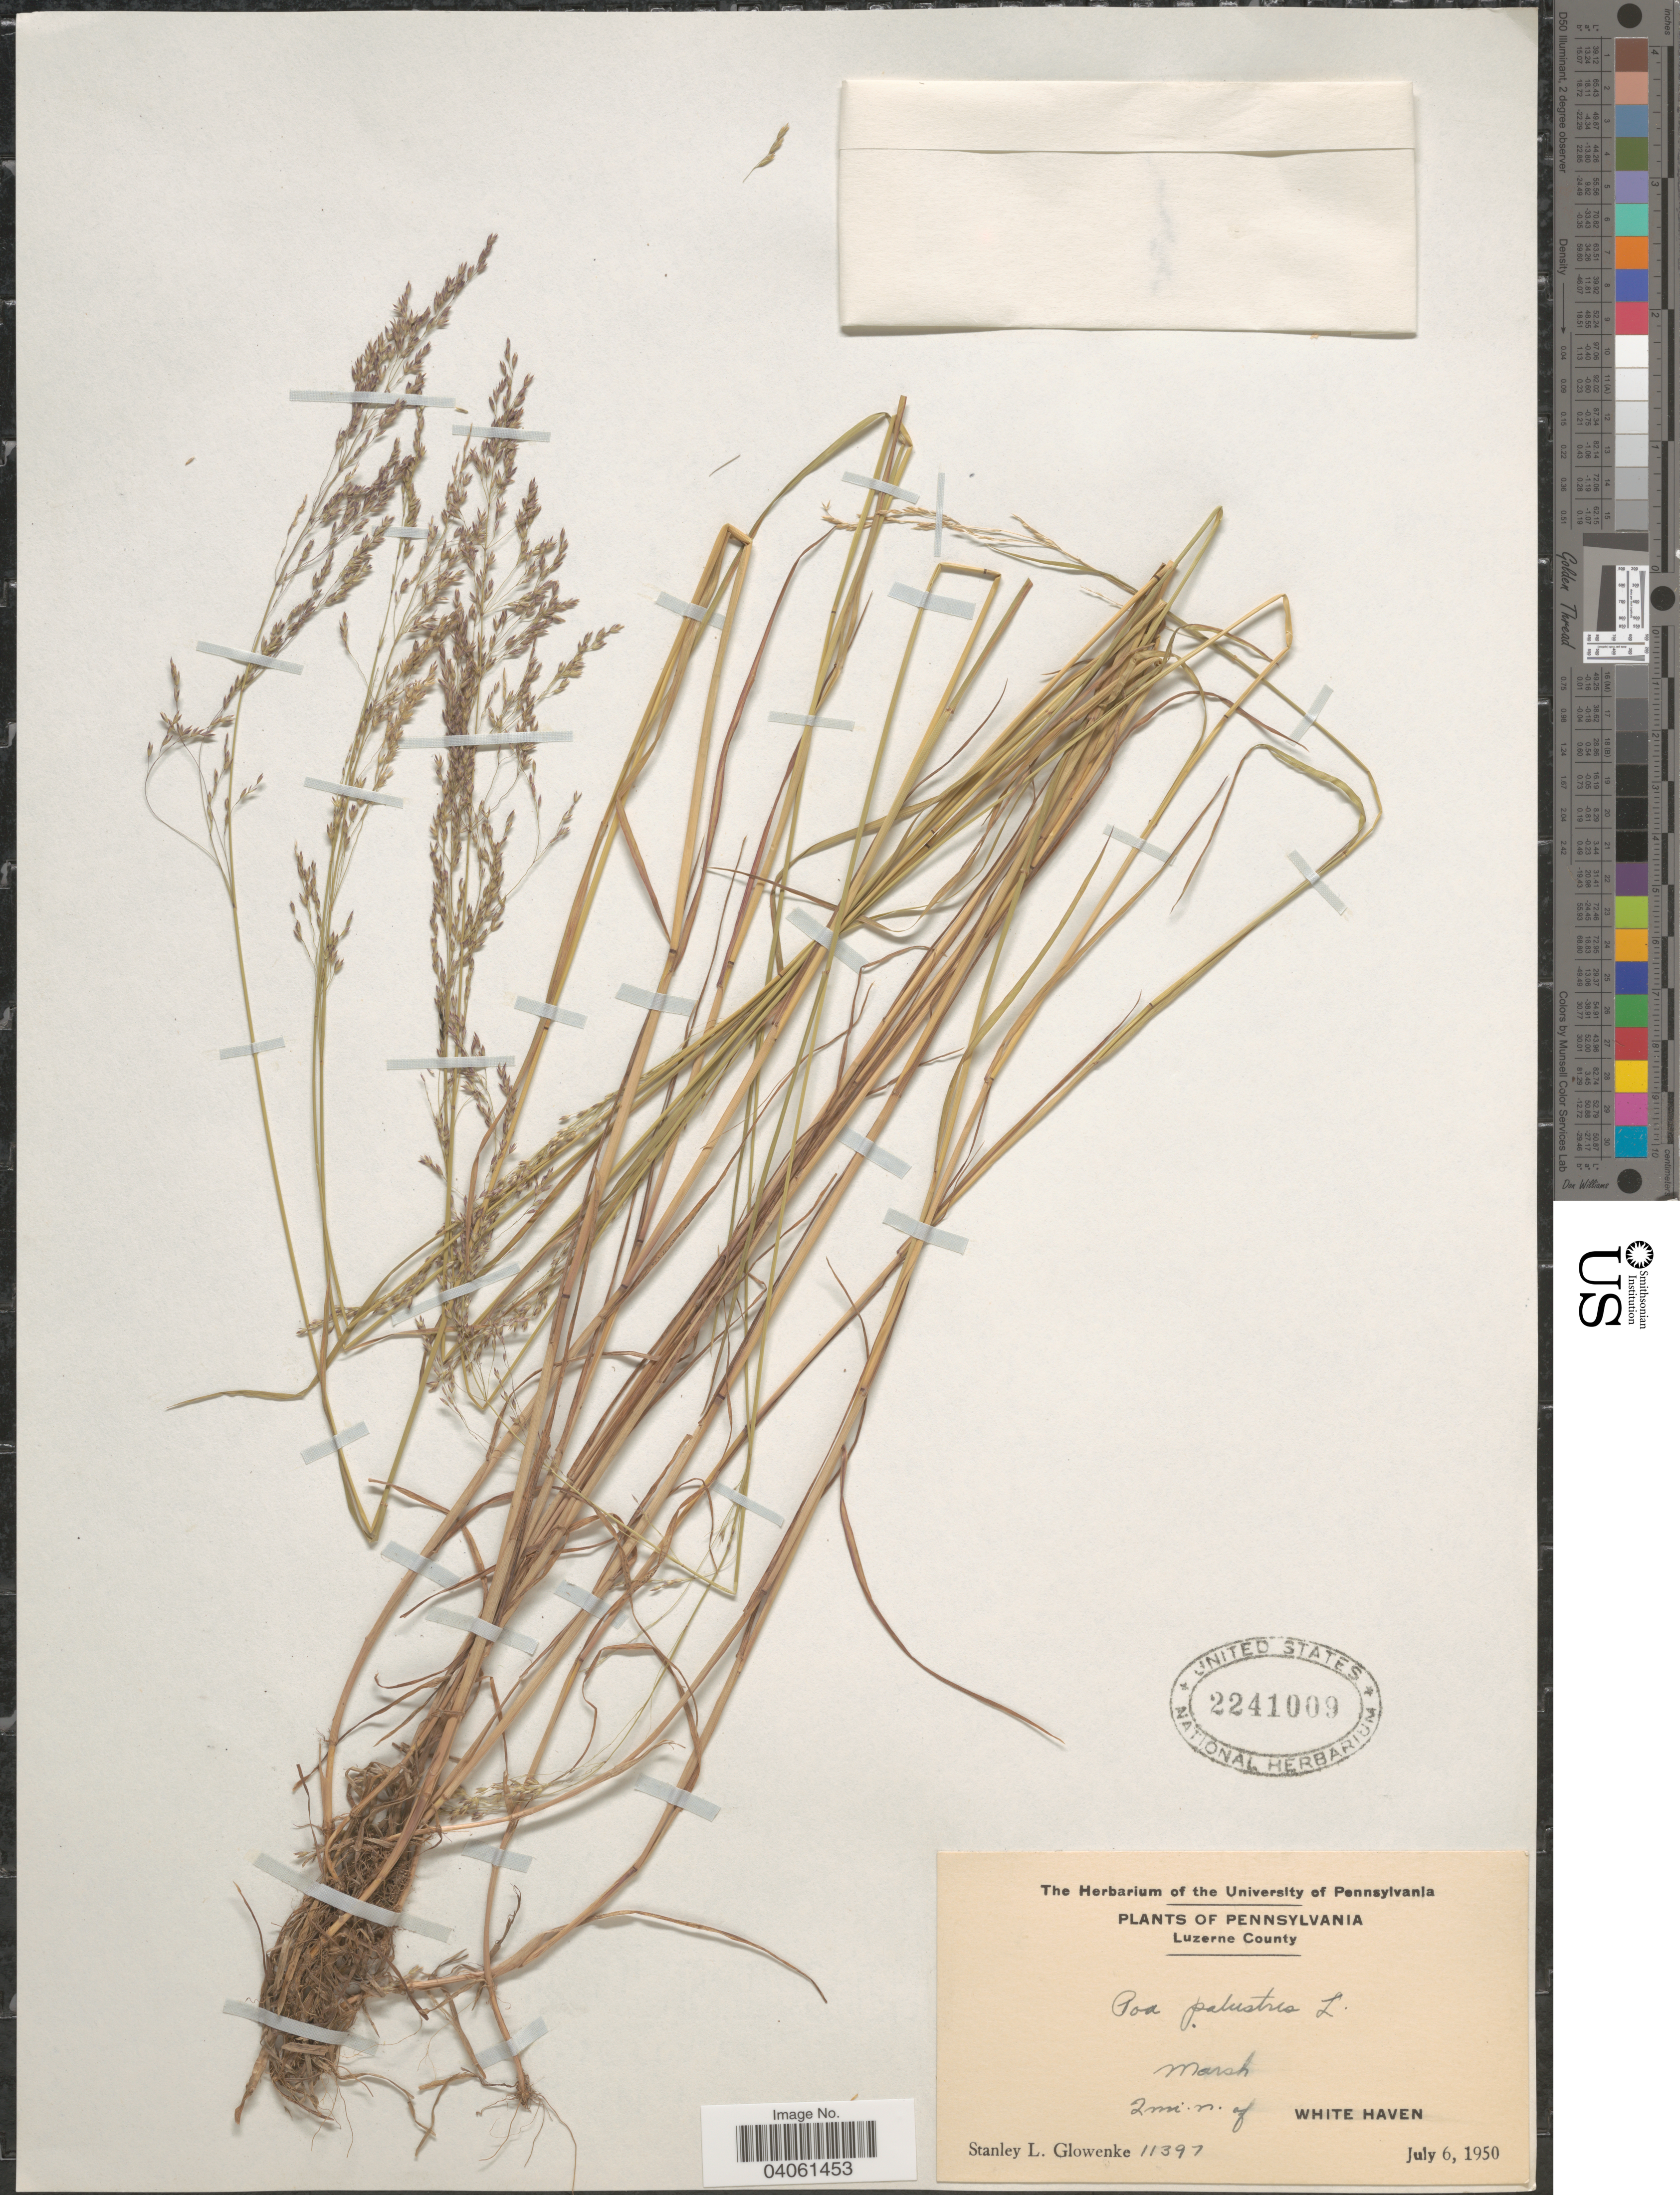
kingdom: Plantae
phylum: Tracheophyta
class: Liliopsida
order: Poales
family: Poaceae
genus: Poa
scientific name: Poa palustris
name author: L.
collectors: S. Glowenke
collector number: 11397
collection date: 1950-07-06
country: United States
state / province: Pennsylvania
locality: Luzerne County. 2 mi. n. of White Haven.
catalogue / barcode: US 2241009